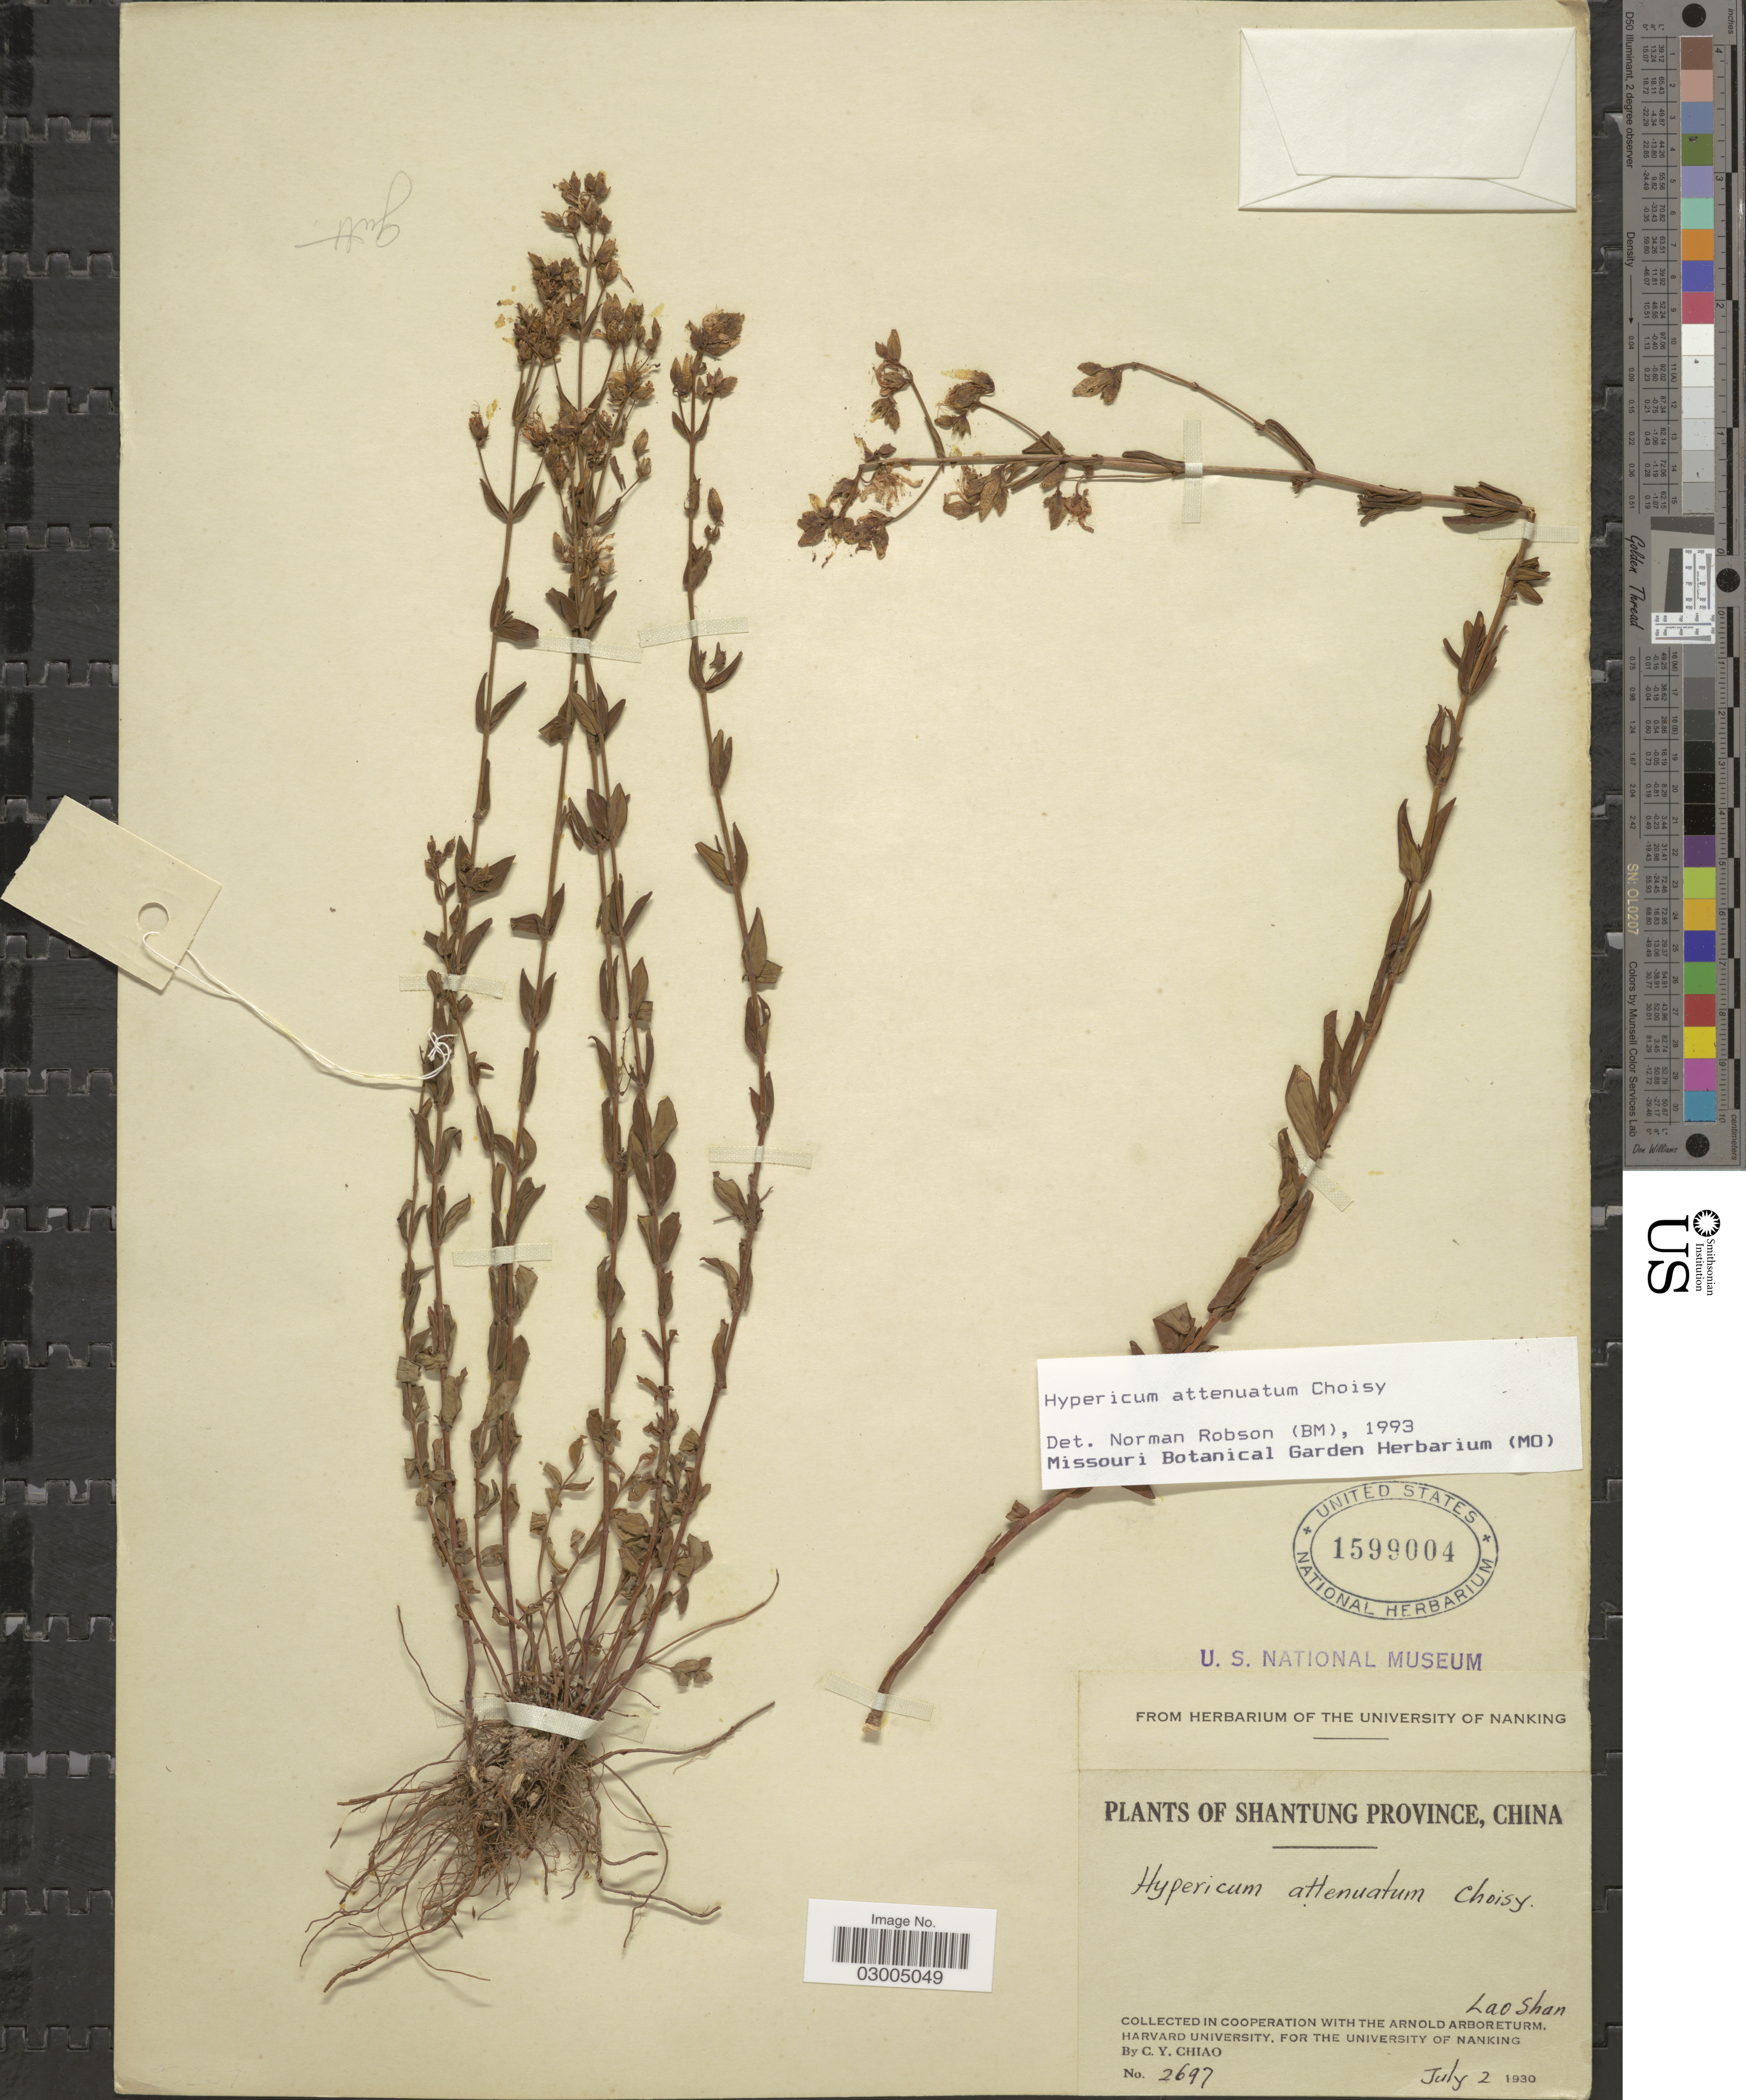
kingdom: Plantae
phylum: Tracheophyta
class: Magnoliopsida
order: Malpighiales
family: Hypericaceae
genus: Hypericum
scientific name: Hypericum attenuatum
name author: Fisch. ex Choisy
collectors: C. Y. Chiao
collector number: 2697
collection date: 1930-07-02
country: China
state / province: Shandong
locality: Shantung Province. Lao Shan.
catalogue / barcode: US 1599004